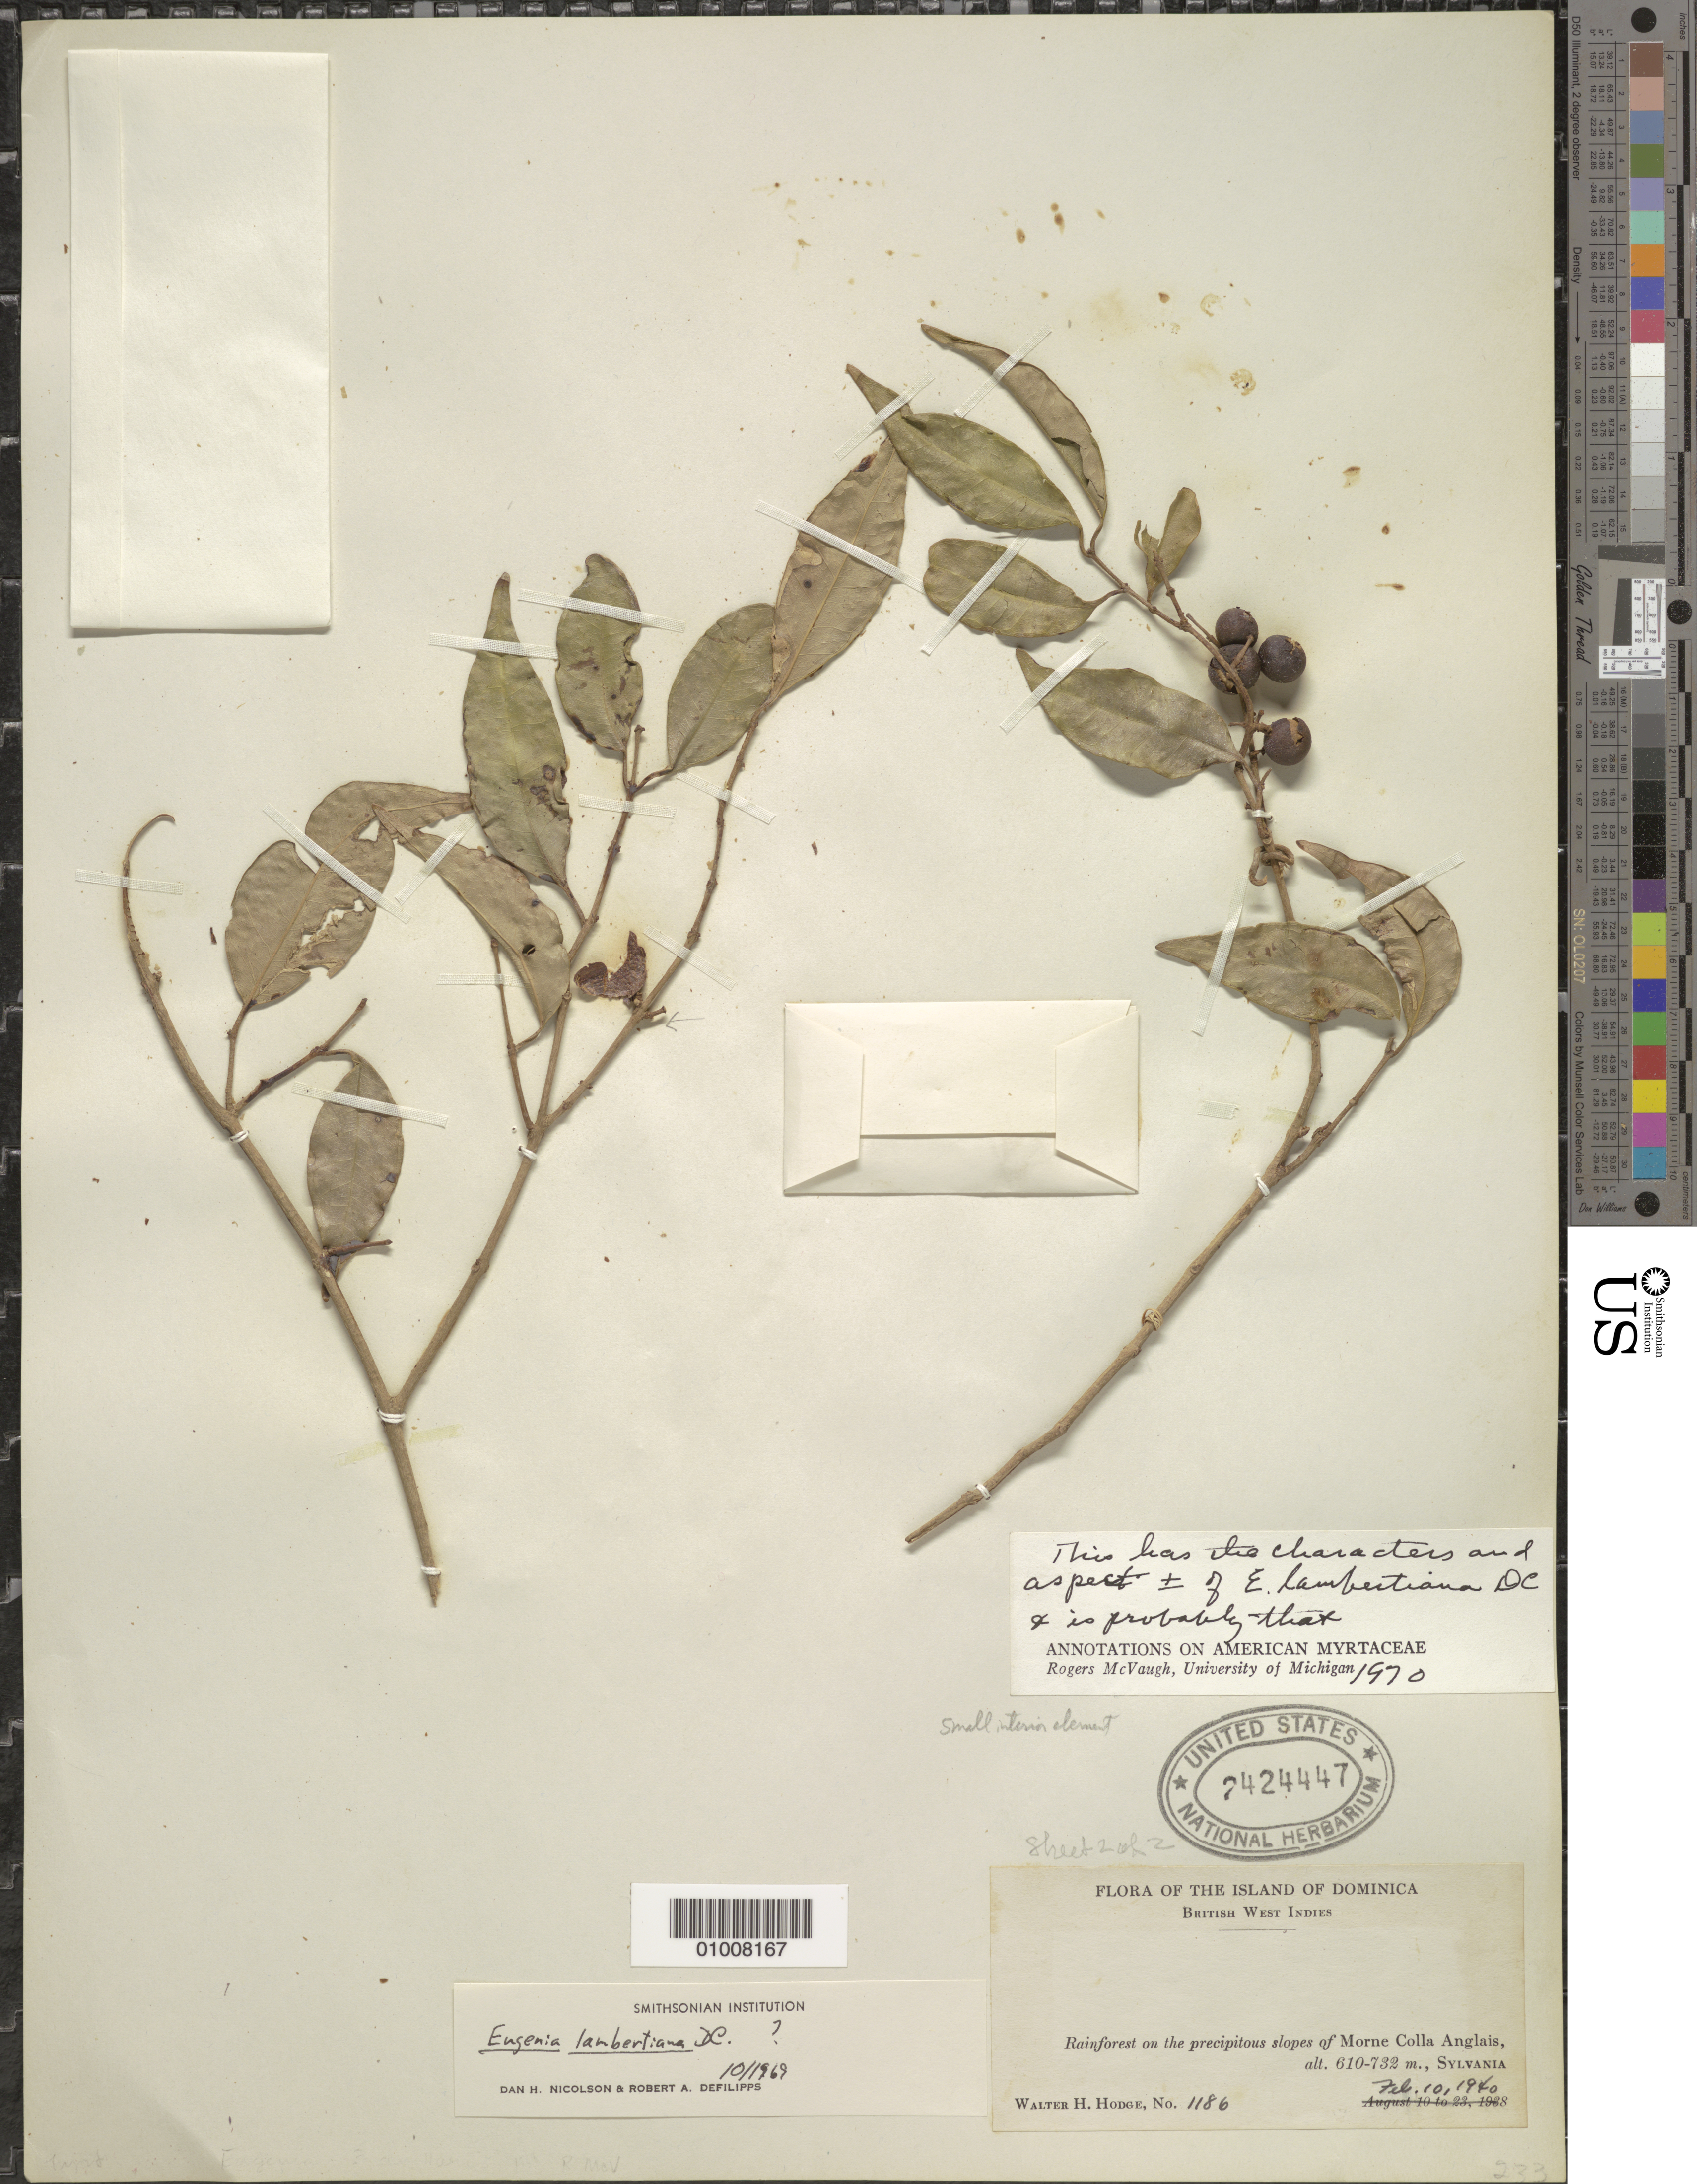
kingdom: Plantae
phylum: Tracheophyta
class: Magnoliopsida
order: Myrtales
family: Myrtaceae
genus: Eugenia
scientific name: Eugenia lambertiana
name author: DC.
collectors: W. Hodge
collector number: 1186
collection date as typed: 10 Feb 1940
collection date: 1940-02-10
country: Dominica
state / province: St. Paul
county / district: Sylvania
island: Dominica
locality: Slopes of Morne Colla Anglais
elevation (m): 610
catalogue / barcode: US 2424447